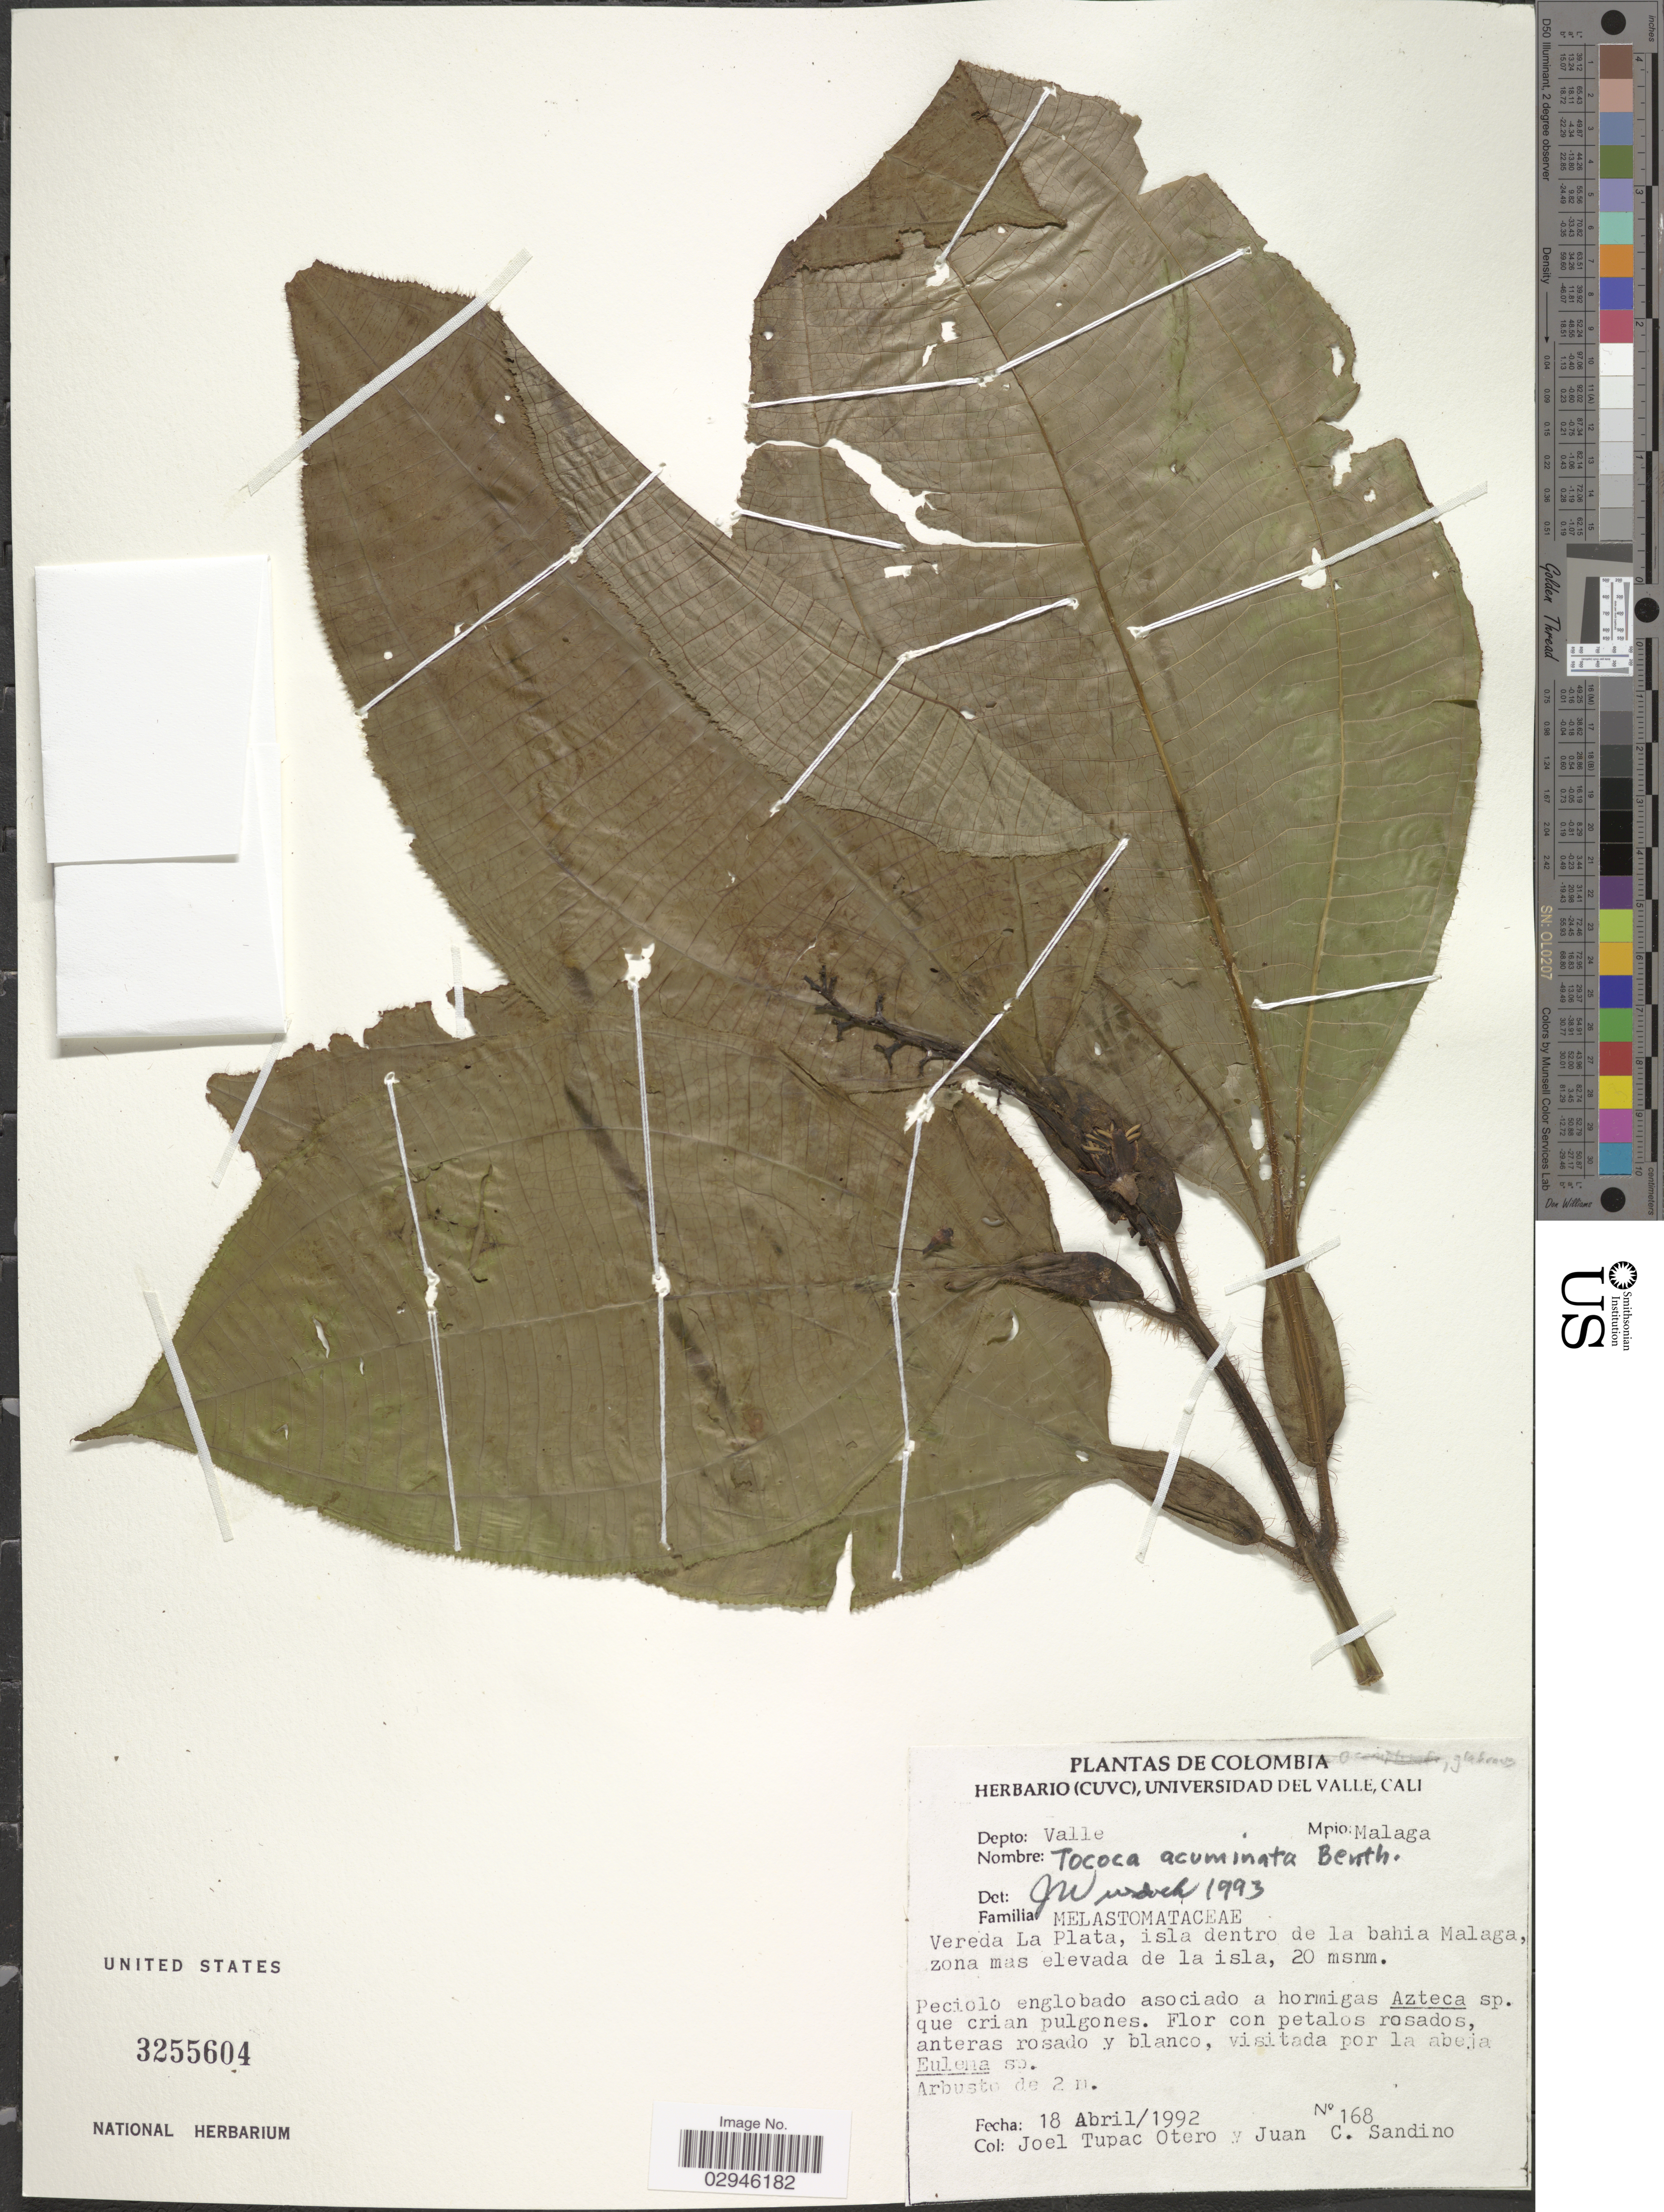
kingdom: Plantae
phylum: Tracheophyta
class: Magnoliopsida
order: Myrtales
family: Melastomataceae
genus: Tococa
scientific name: Tococa acuminata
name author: Benth.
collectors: J. Otero & J. Sandino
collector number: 168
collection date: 1992-04-18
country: Colombia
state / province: Valle del Cauca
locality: Depto: Valle, Mpio: Malaga. Vereda La Plata, isla dentro de la bahia Malaga, zona mas elevada de la isla.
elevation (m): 20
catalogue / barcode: US 3255604